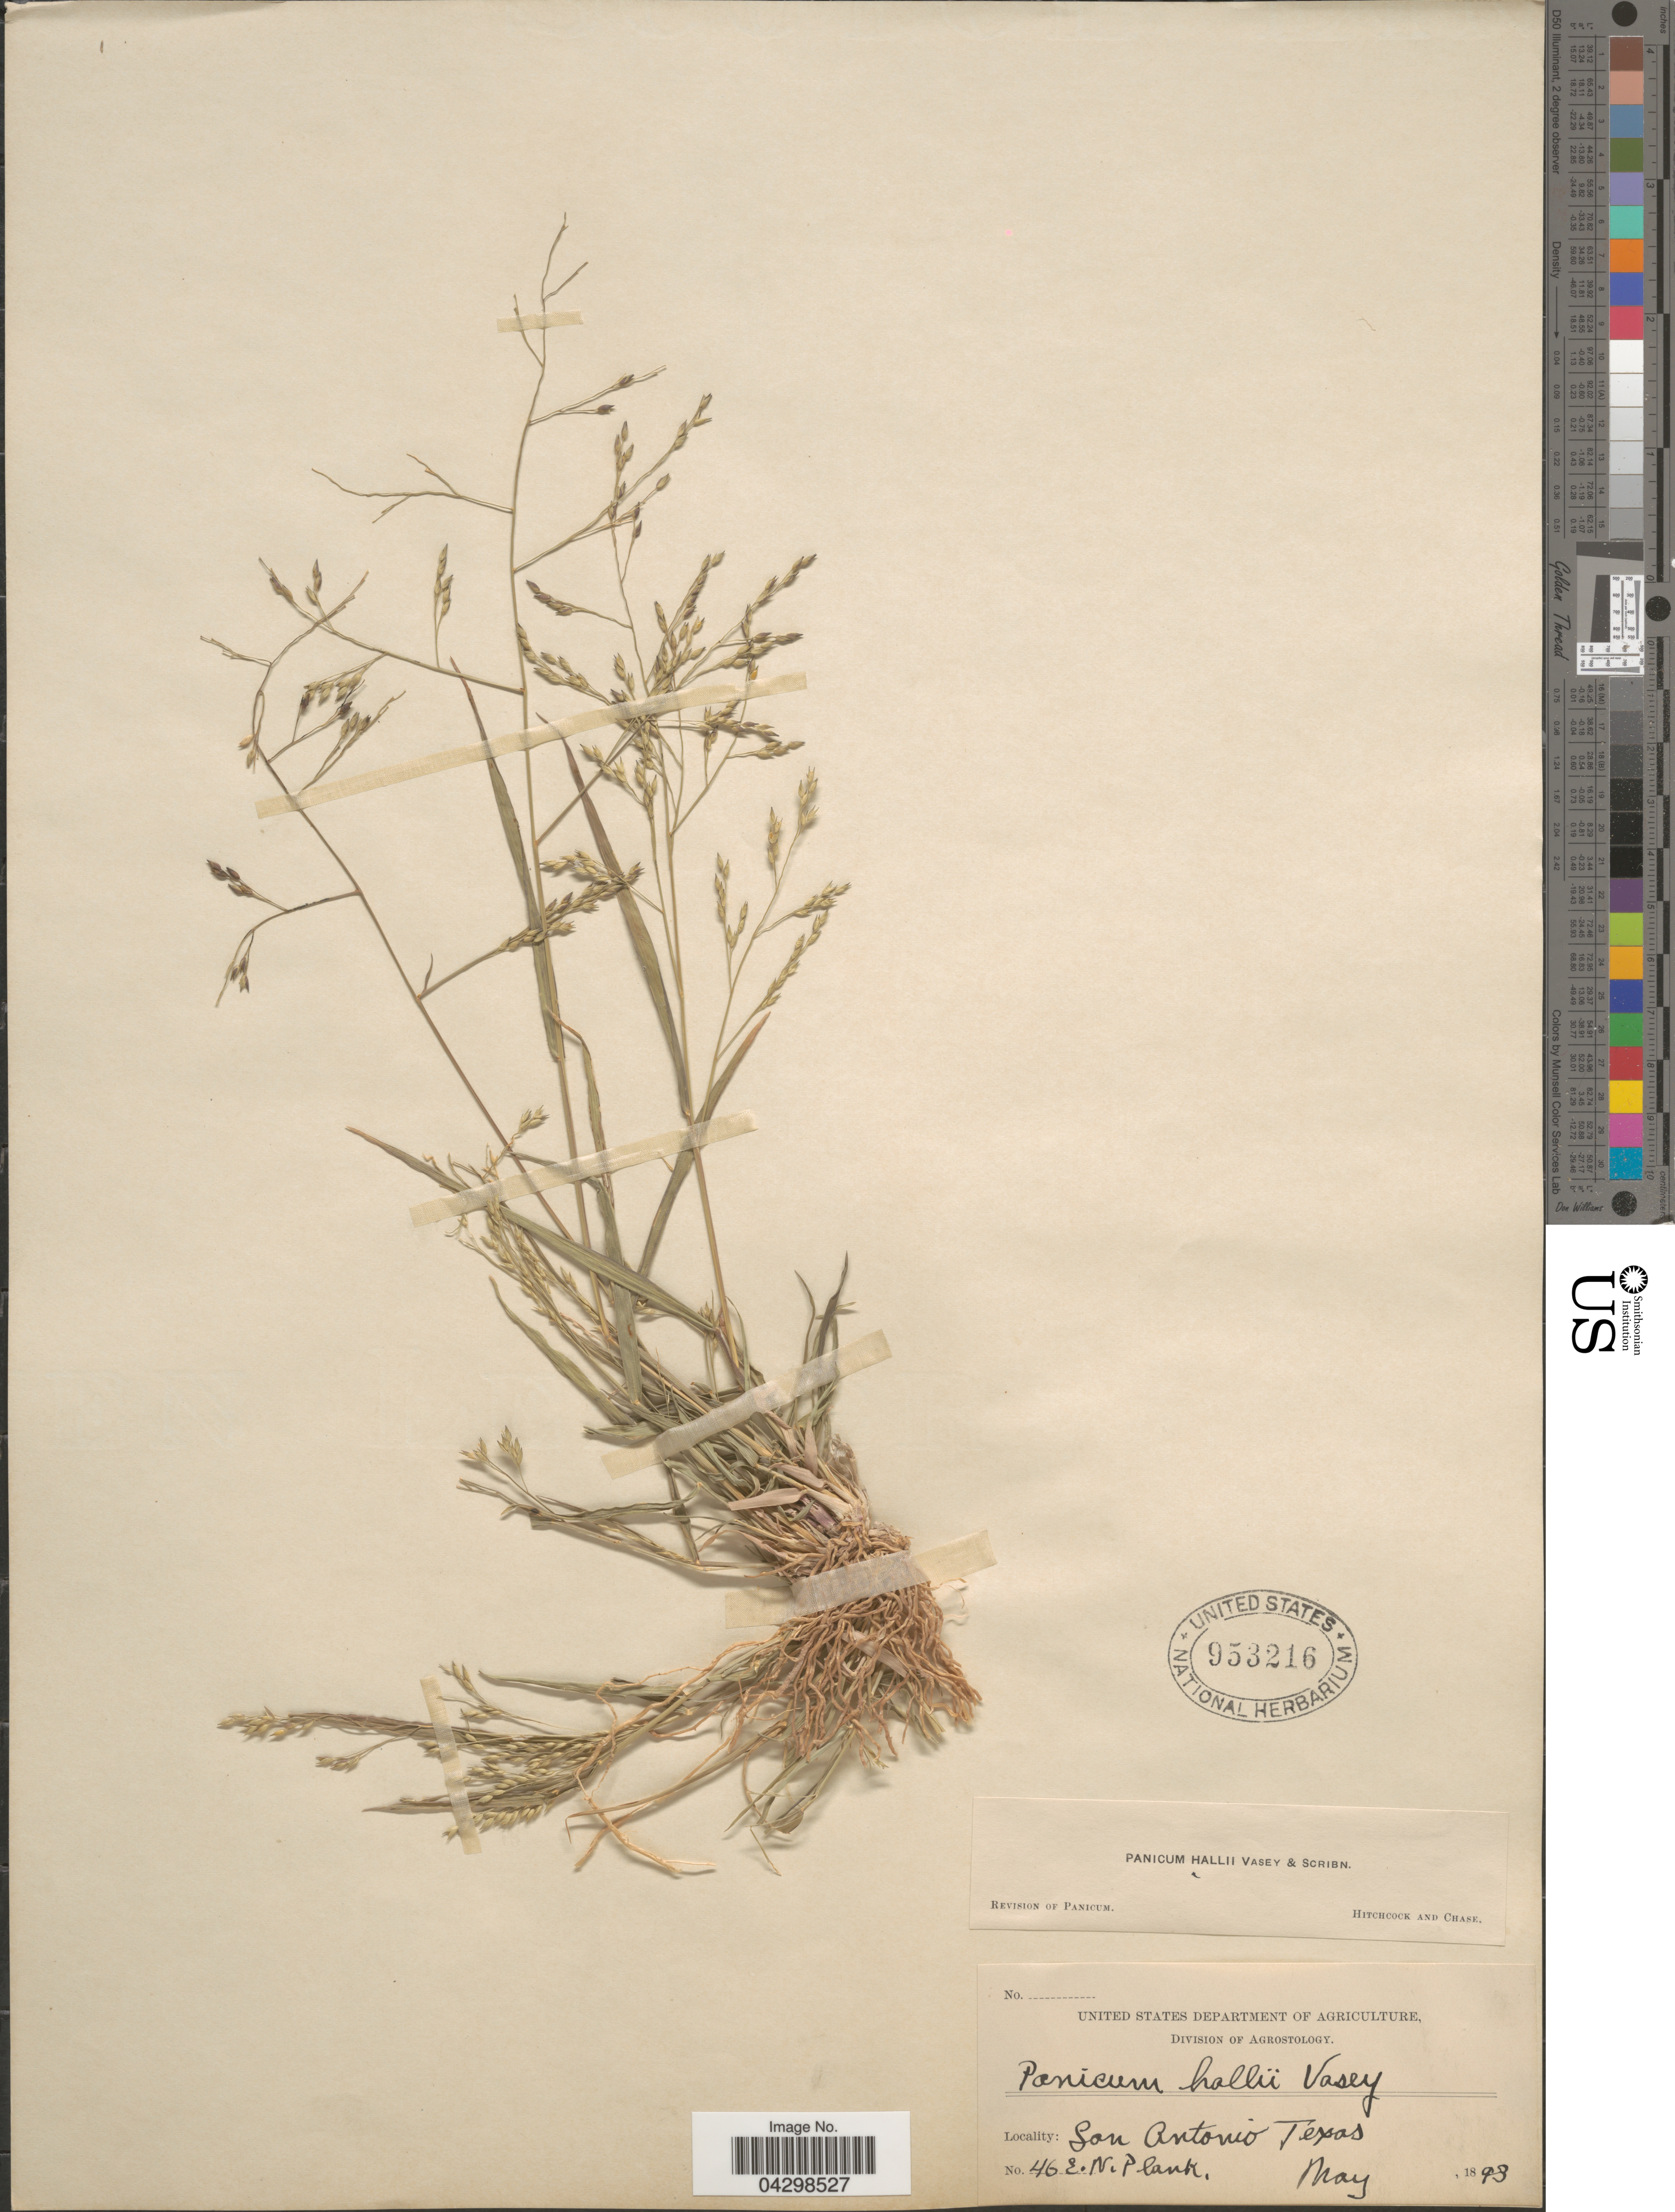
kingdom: Plantae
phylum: Tracheophyta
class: Liliopsida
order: Poales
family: Poaceae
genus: Panicum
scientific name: Panicum hallii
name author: Vasey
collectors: E. Plank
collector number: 46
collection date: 1893-05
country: United States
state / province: Texas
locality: San Antonio.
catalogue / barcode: US 953216